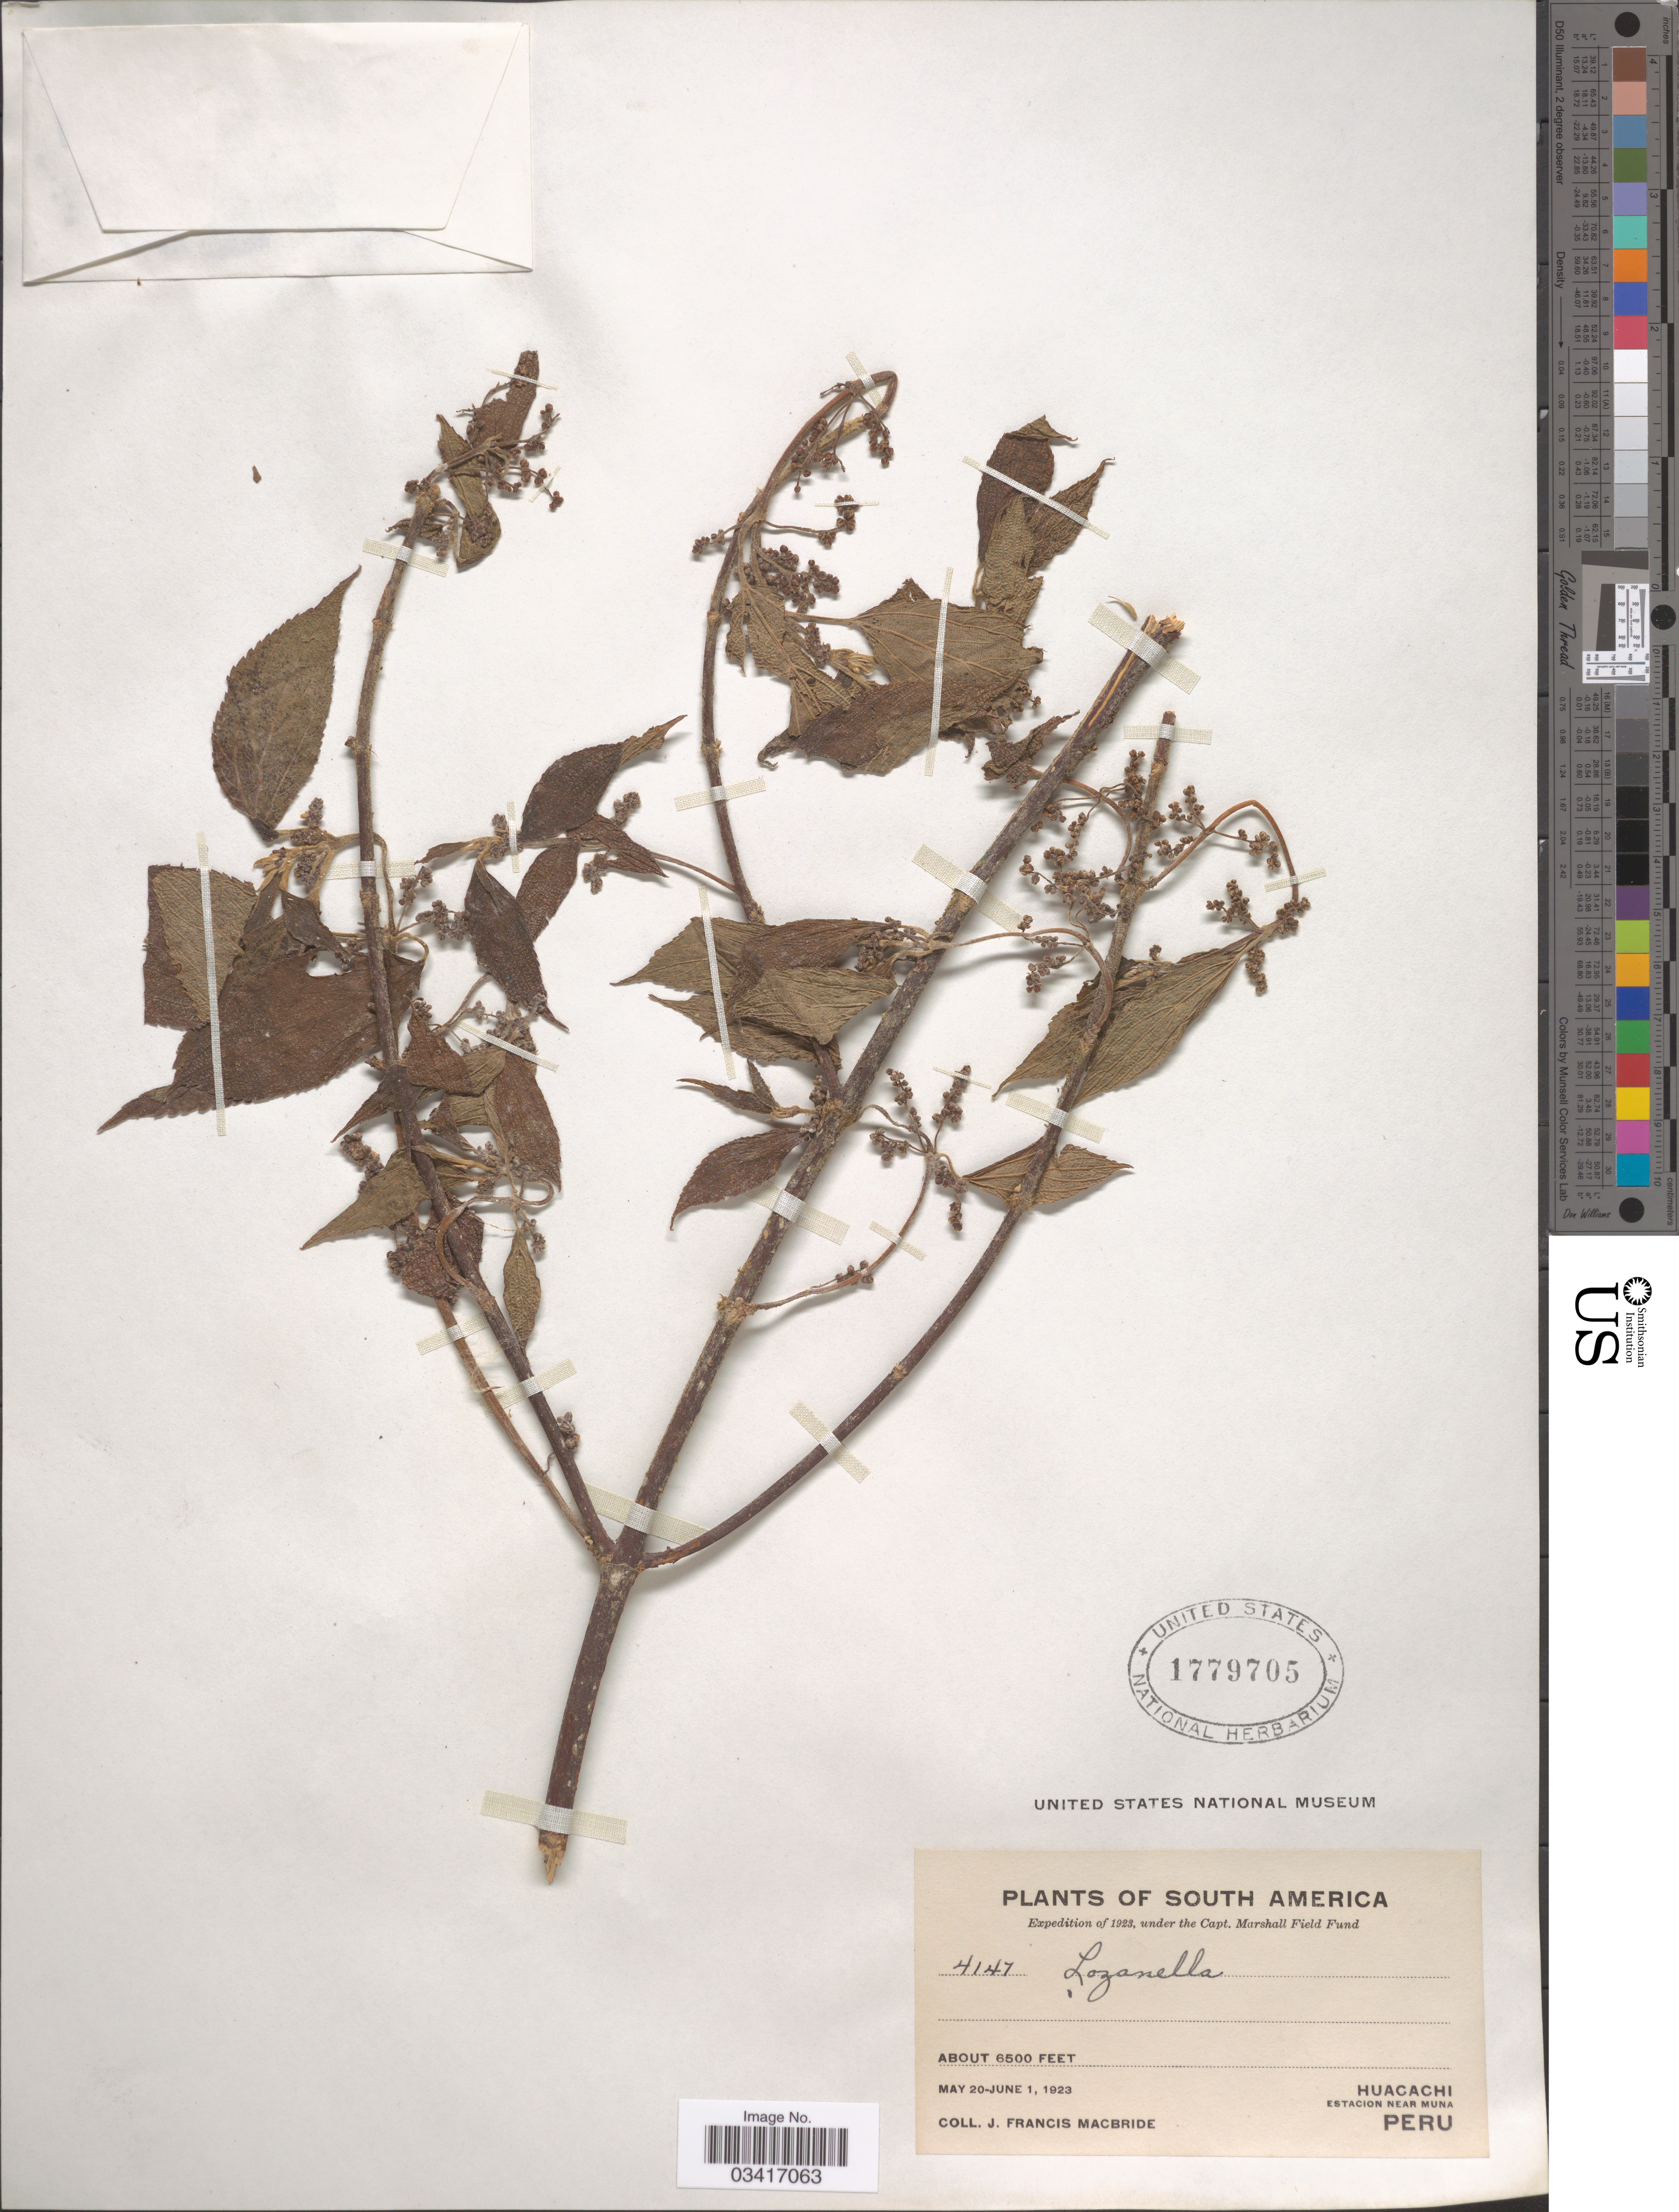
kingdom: Plantae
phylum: Tracheophyta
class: Magnoliopsida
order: Rosales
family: Cannabaceae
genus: Lozanella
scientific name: Lozanella enantiophylla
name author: (Donn. Sm.) Killip & C.V. Morton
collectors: J. F. Macbride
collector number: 4147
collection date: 1923-05-20/1923-06-01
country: Peru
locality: Huacachi. Estacion near Muna. Peru.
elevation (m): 1981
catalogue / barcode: US 1779705